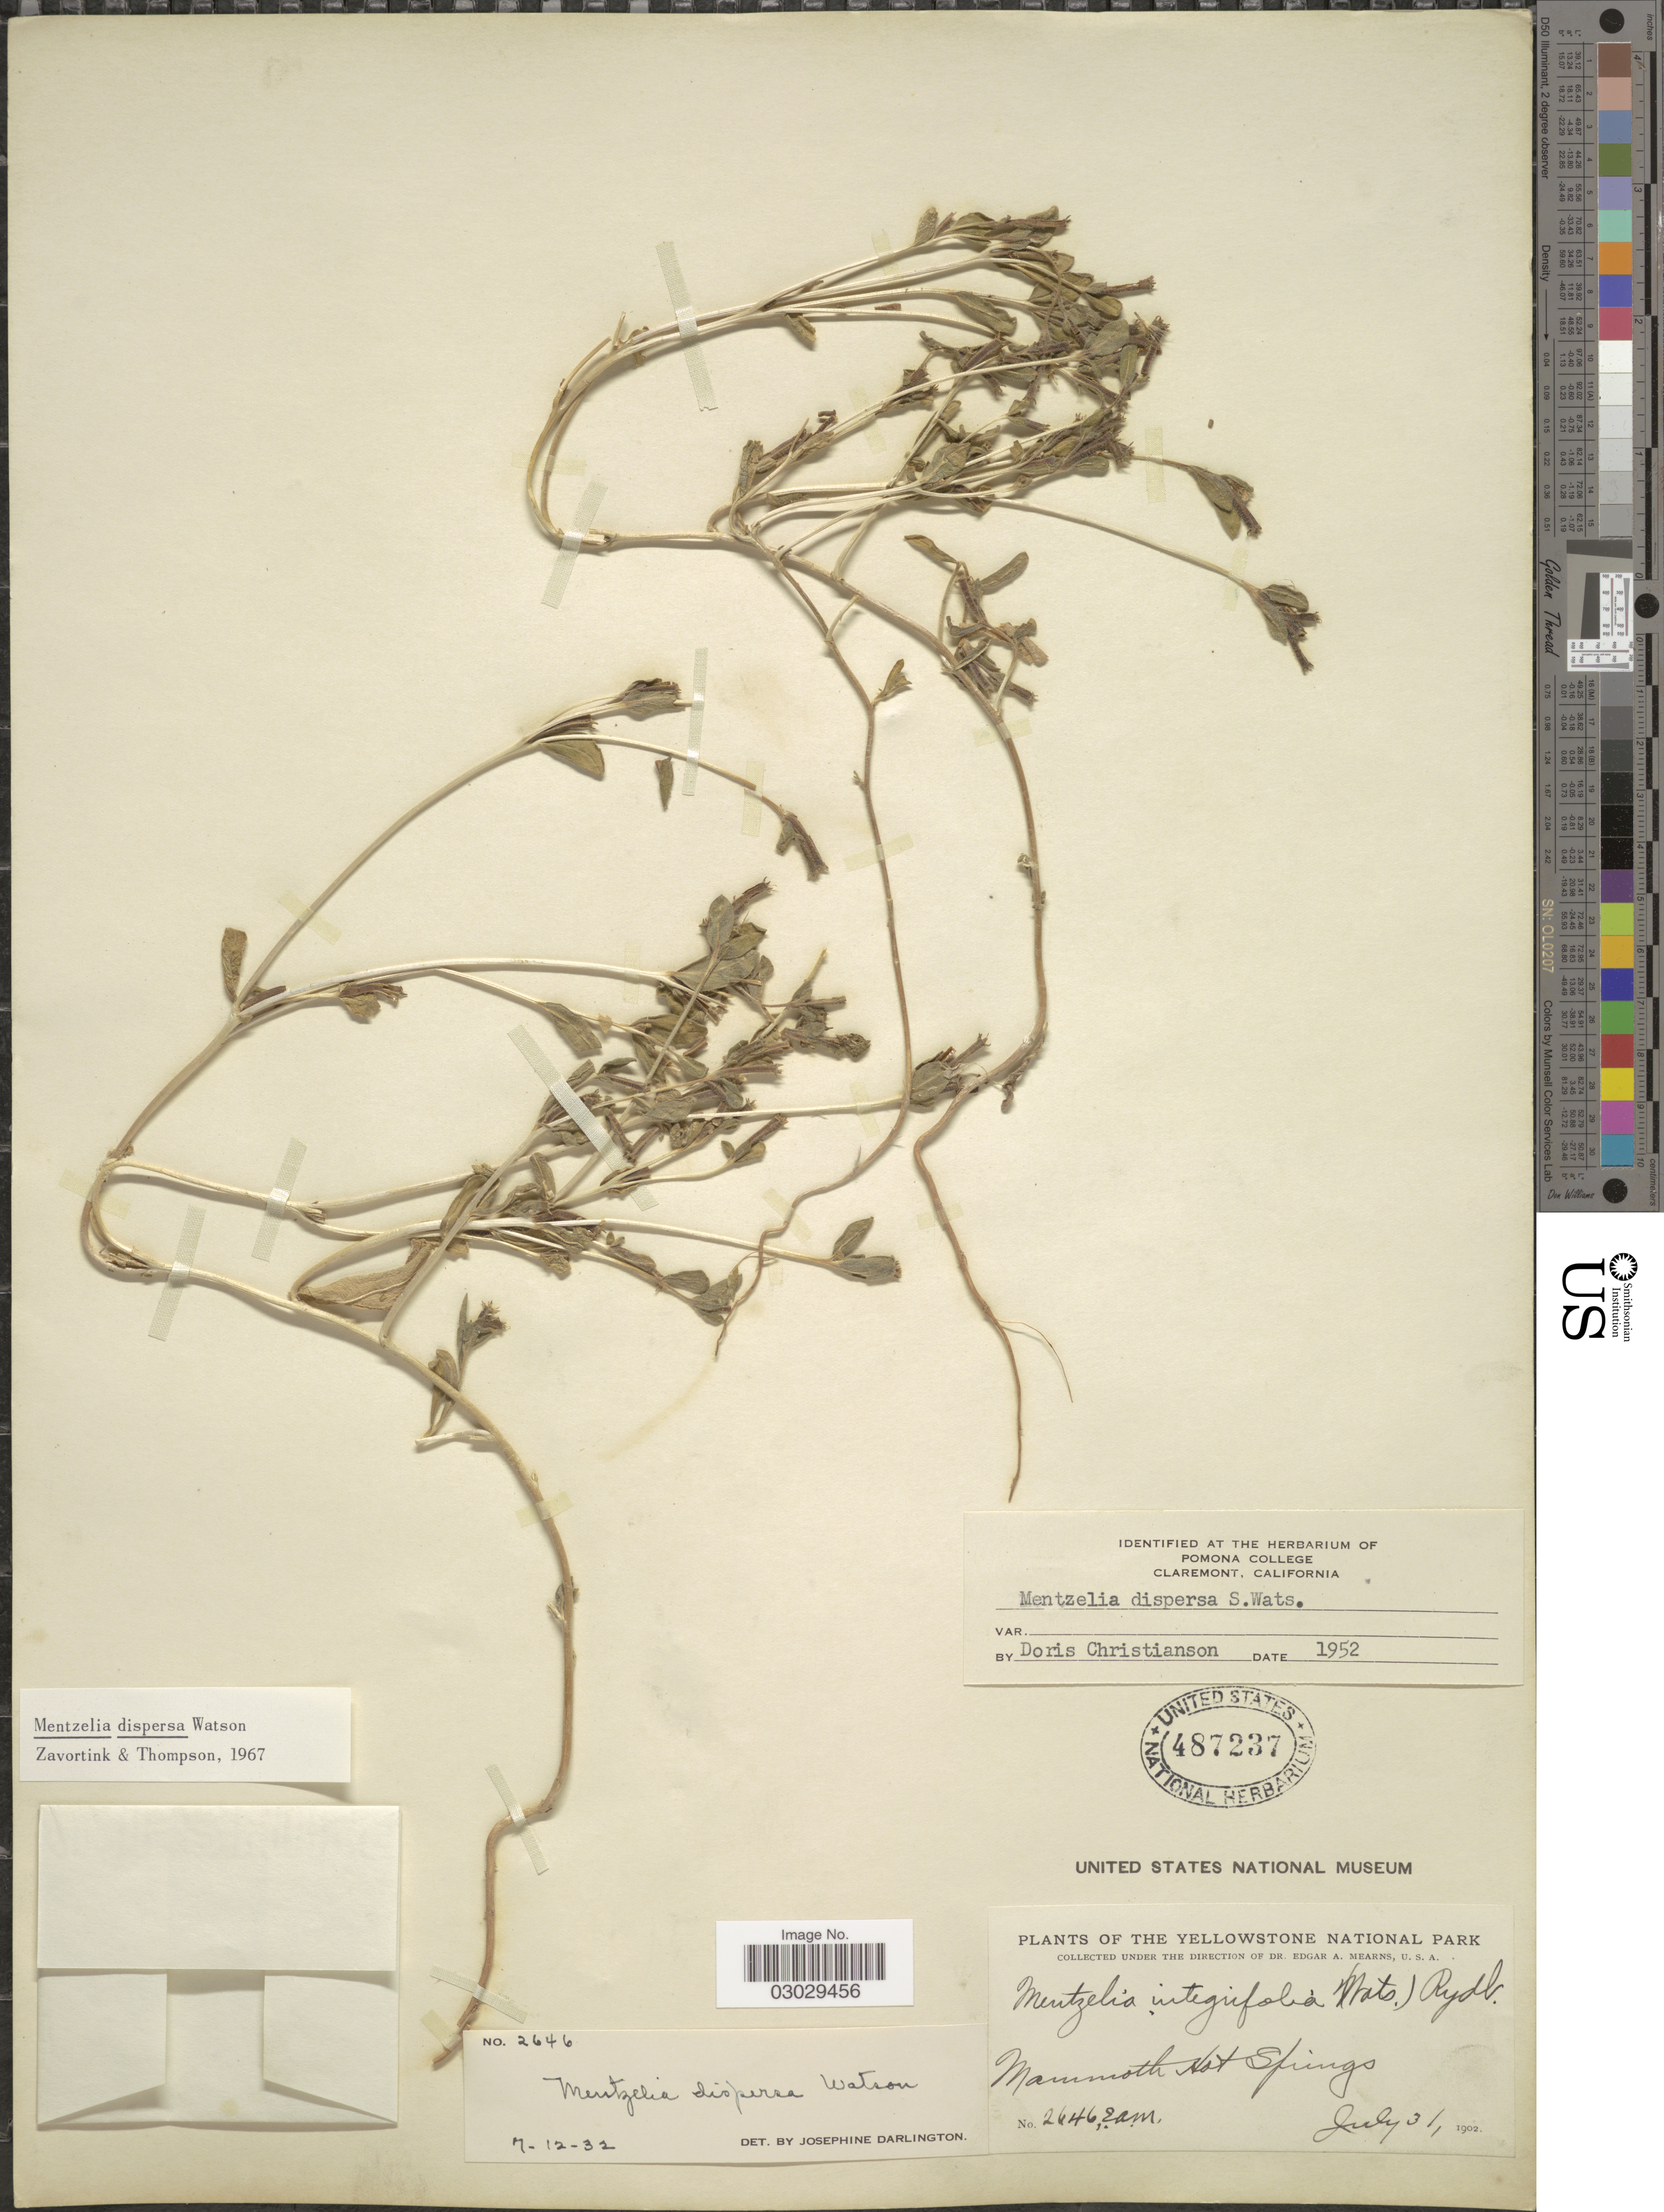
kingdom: Plantae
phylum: Tracheophyta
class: Magnoliopsida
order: Cornales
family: Loasaceae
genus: Mentzelia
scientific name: Mentzelia dispersa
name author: S. Watson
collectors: E. A. Mearns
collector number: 2646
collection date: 1902-07-31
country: United States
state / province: Wyoming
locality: The Yellowstone National Park. Mammoth Hot Springs.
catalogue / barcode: US 487237